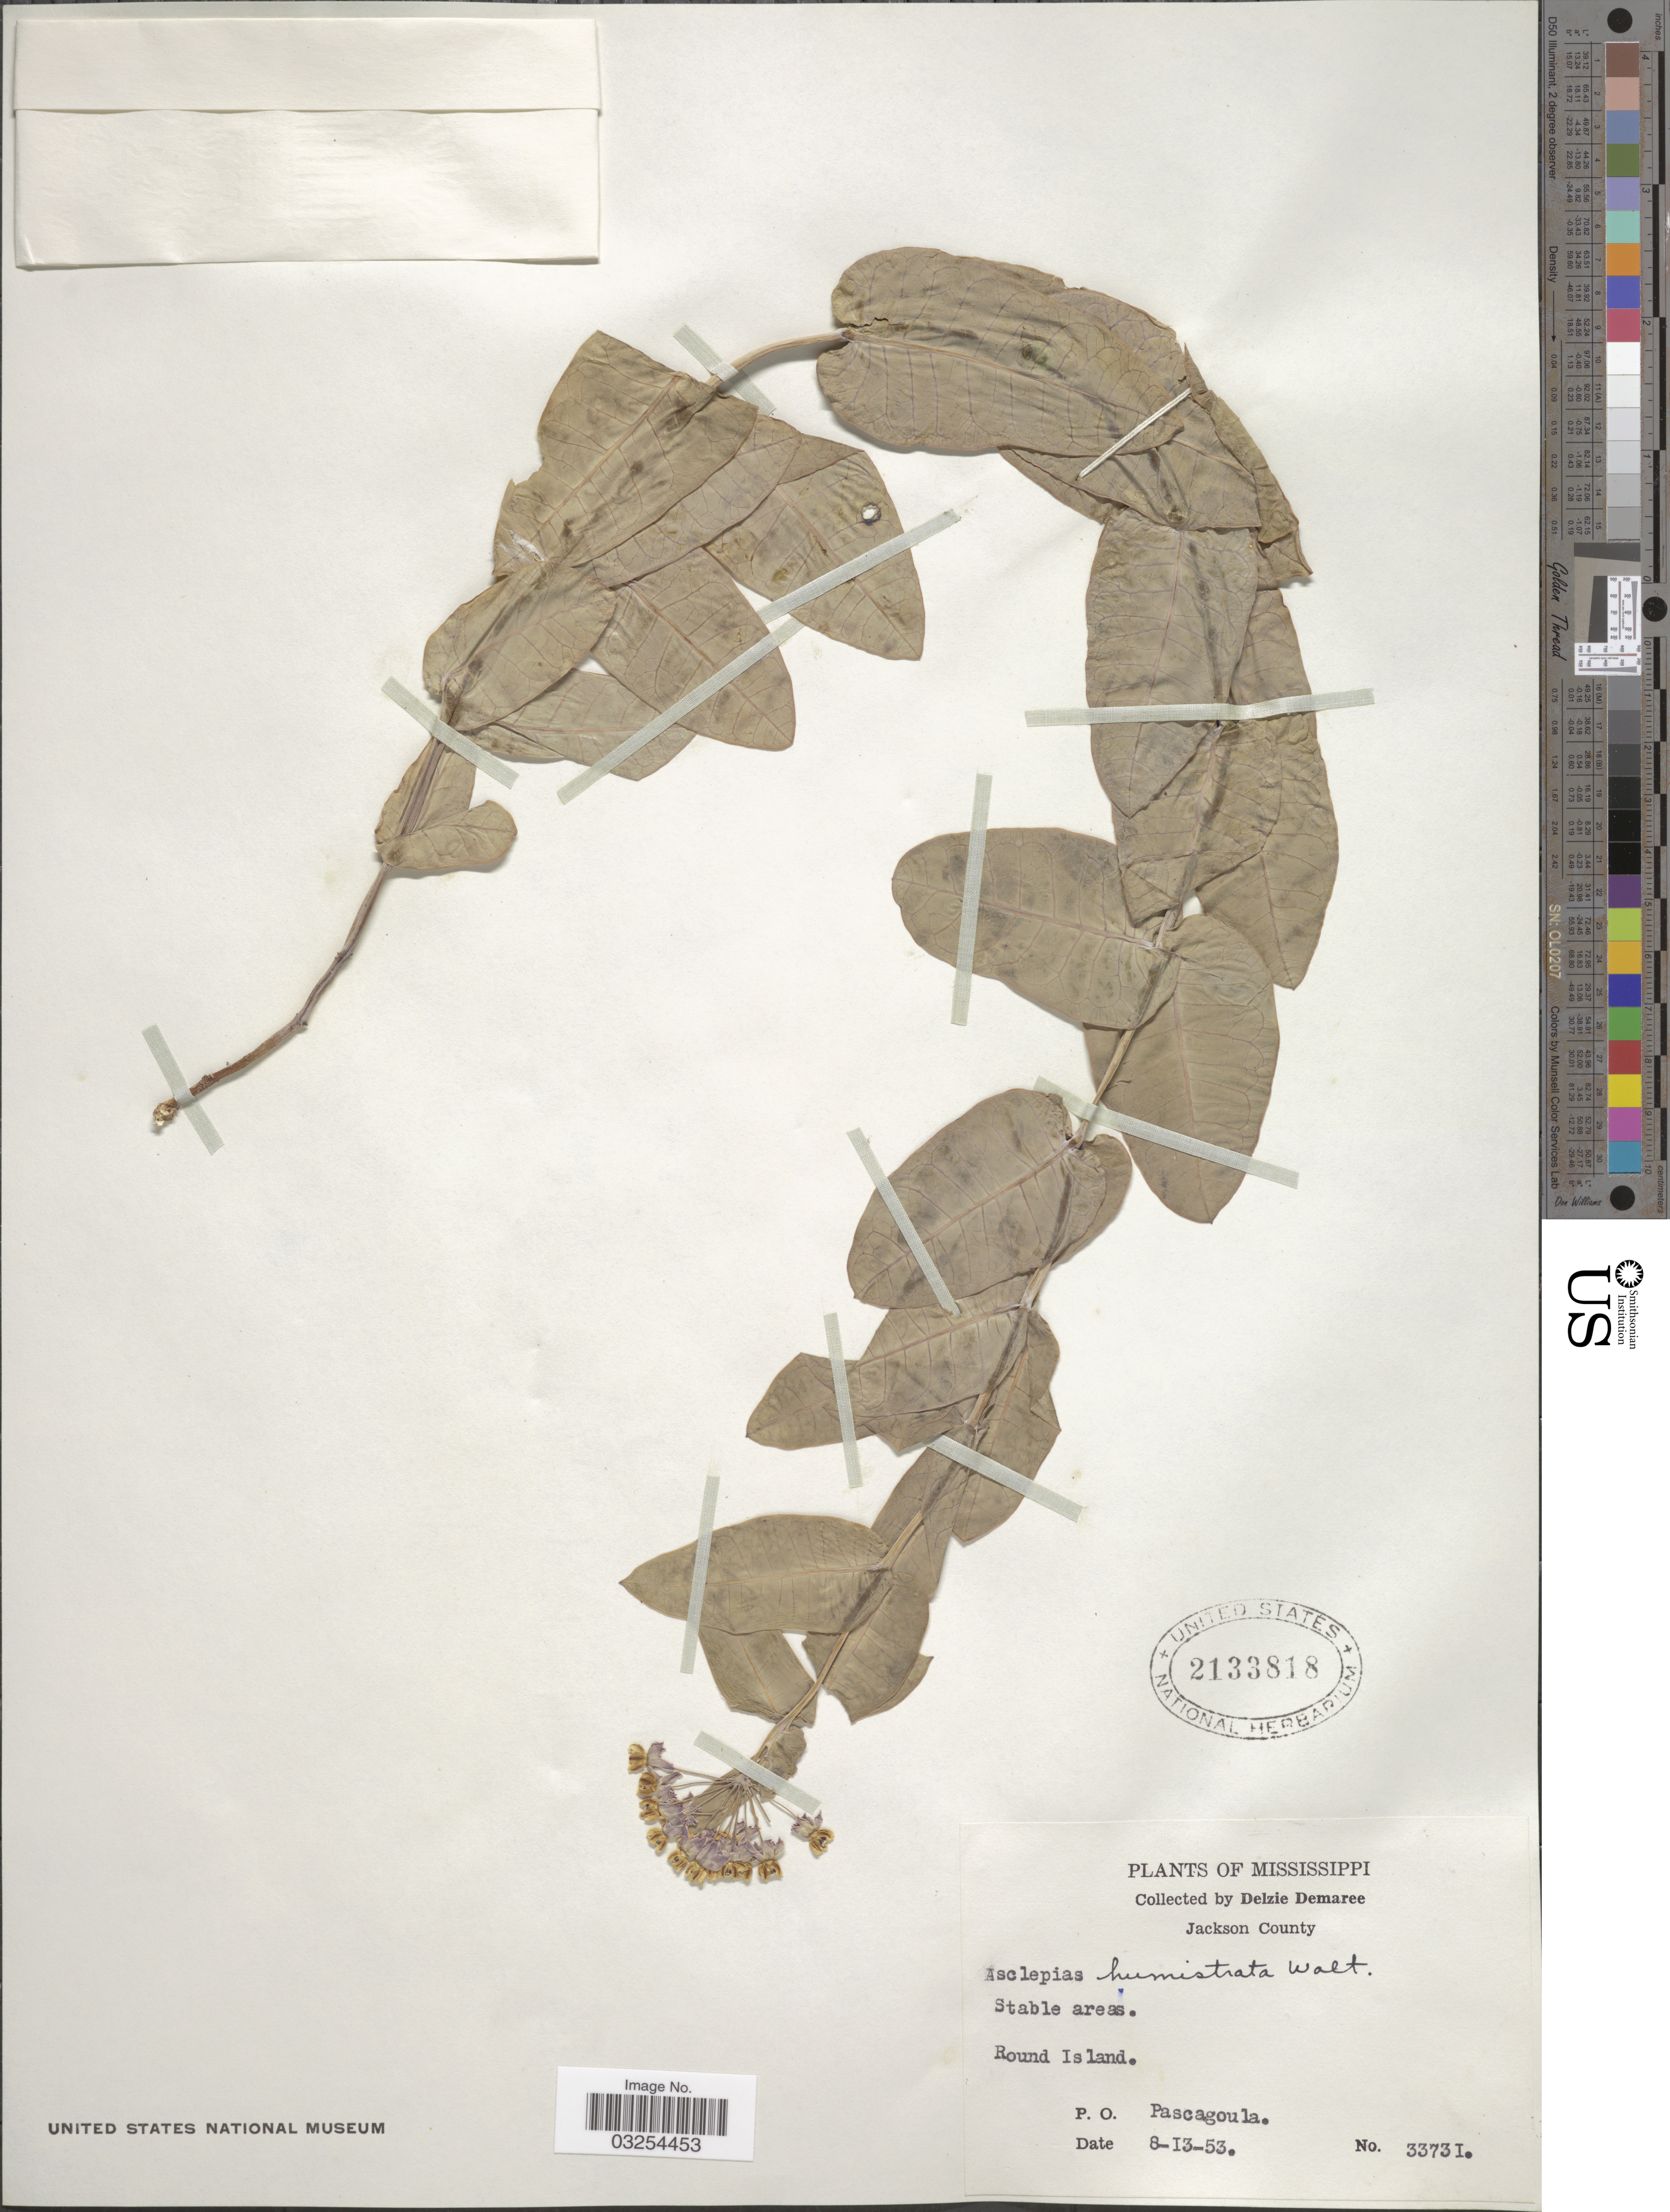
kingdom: Plantae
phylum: Tracheophyta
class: Magnoliopsida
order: Gentianales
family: Apocynaceae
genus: Asclepias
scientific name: Asclepias humistrata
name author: Walter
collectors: D. Demaree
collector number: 33731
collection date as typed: Transcribed d/m/y: 13/8/53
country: United States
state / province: Missouri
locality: Jackson County. Round Island. P.O. Pascagoula.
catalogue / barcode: US 2133818